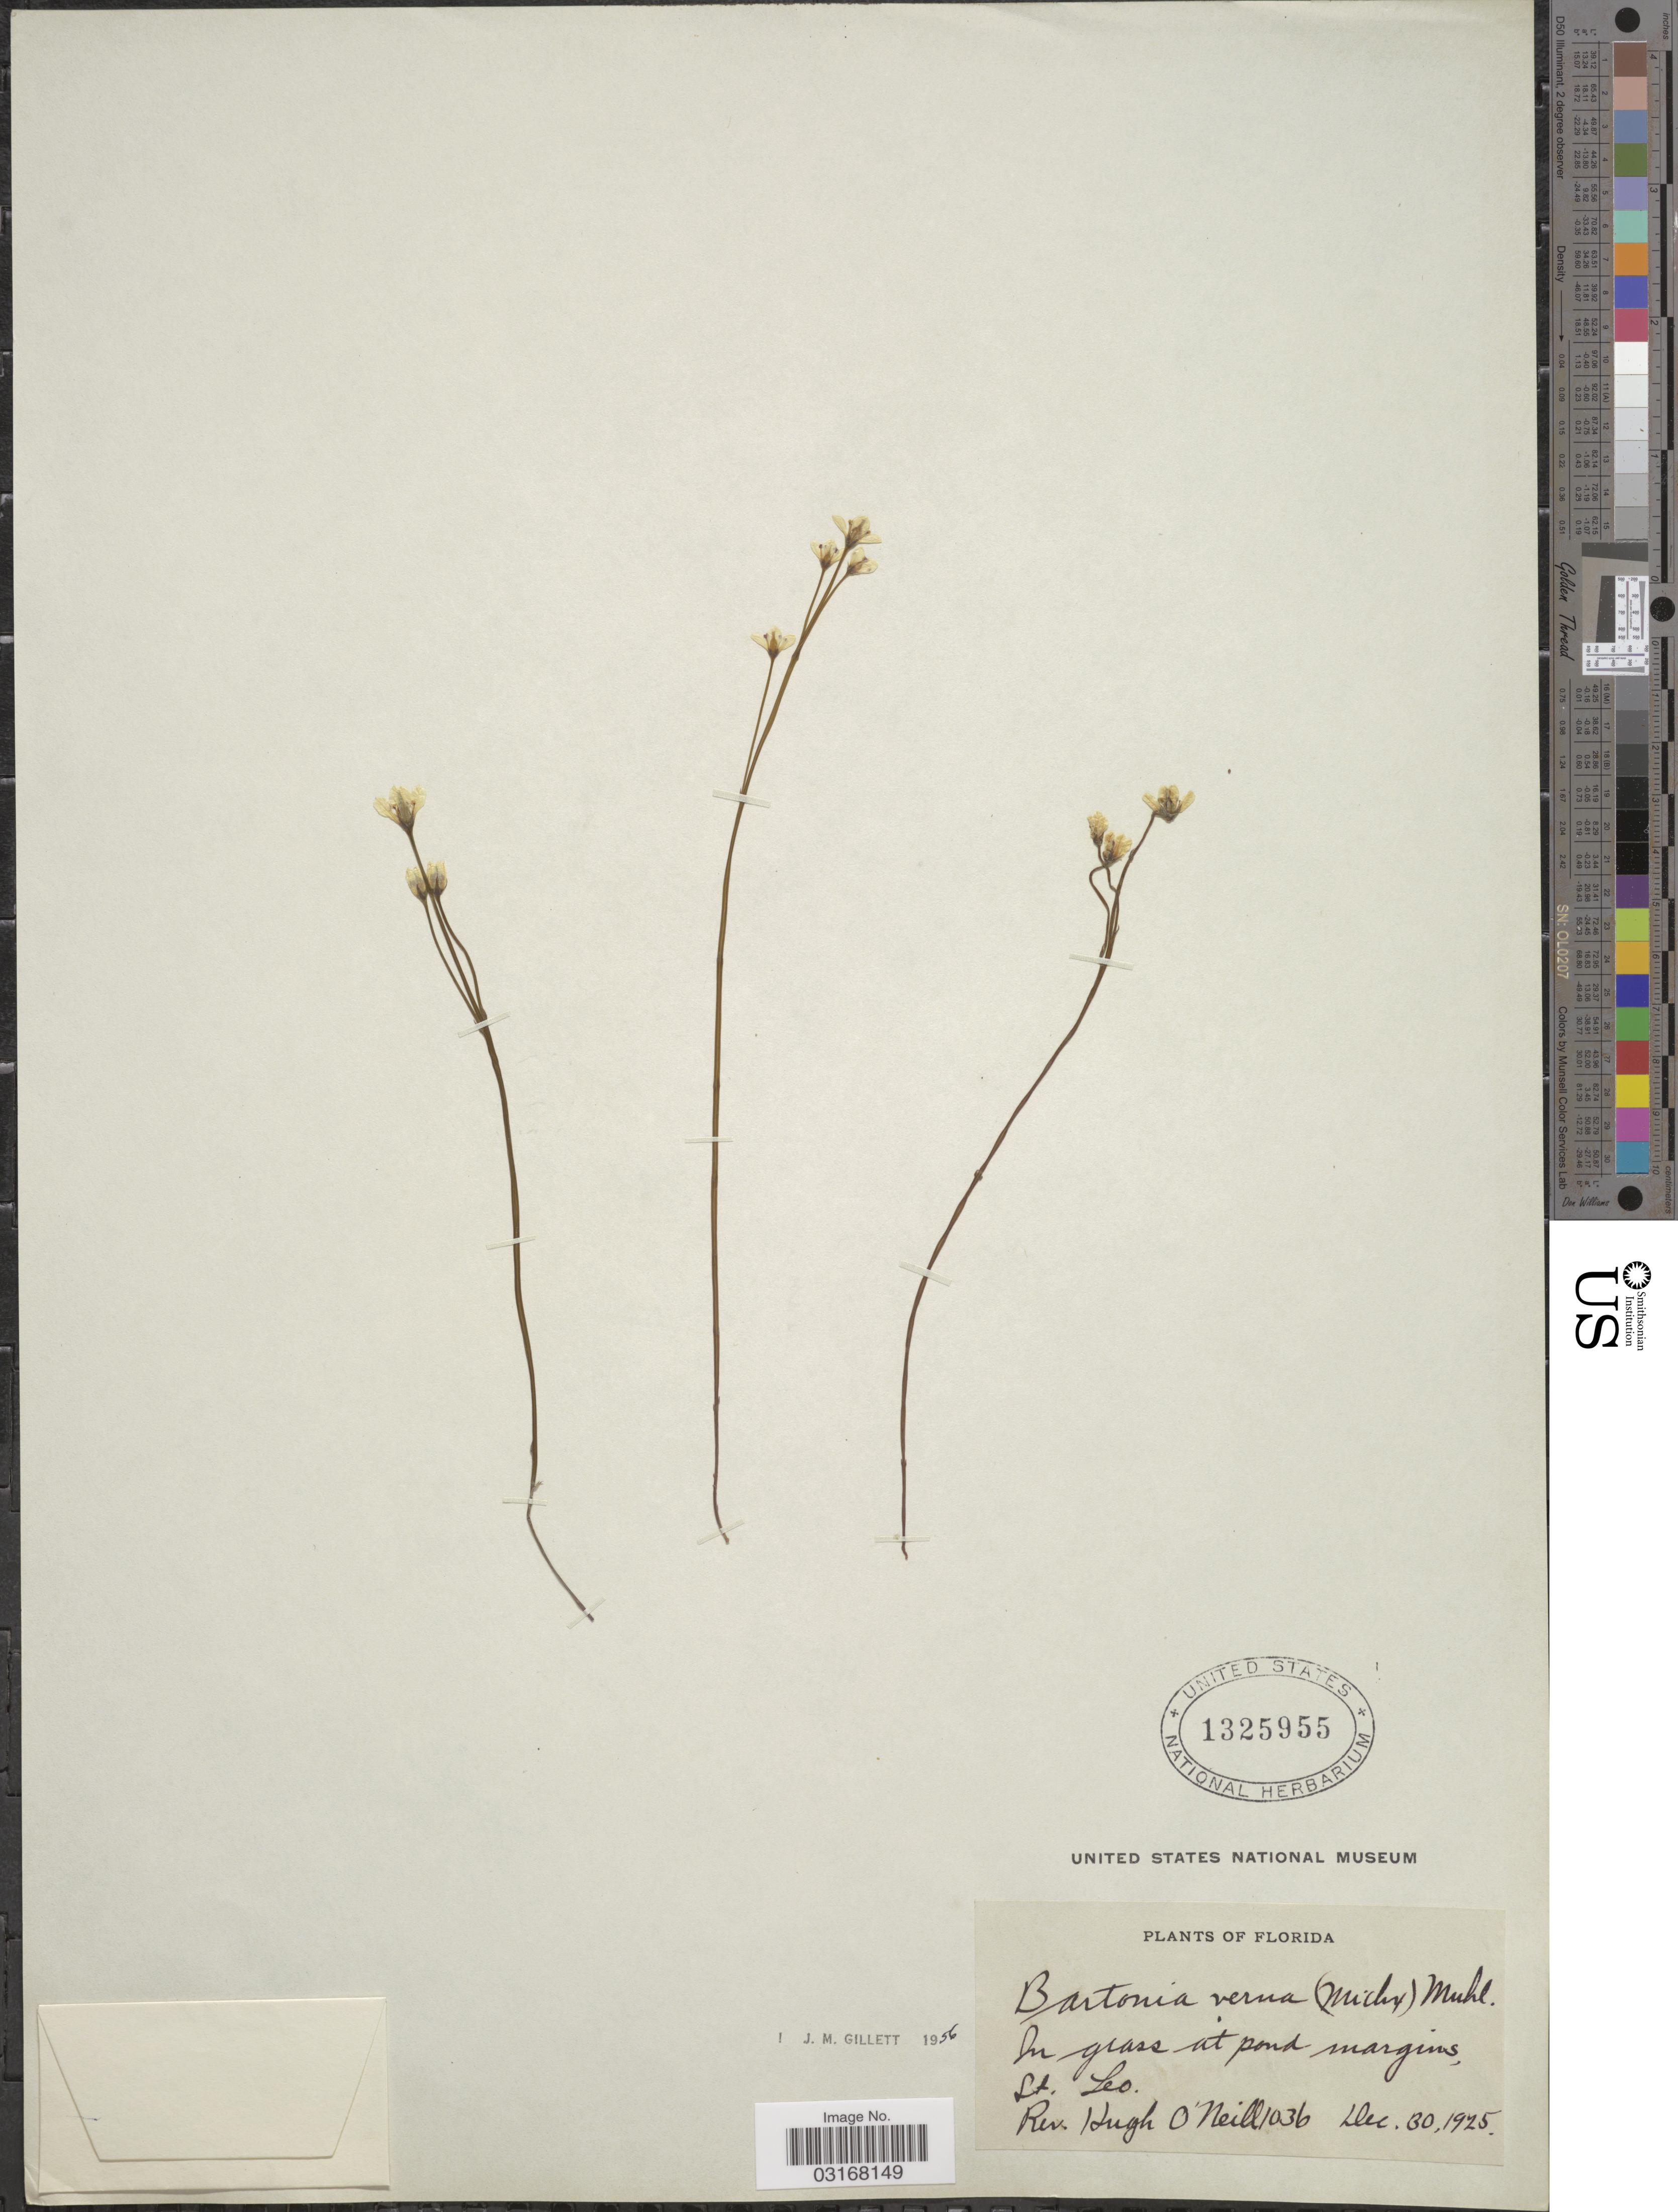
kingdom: Plantae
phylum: Tracheophyta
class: Magnoliopsida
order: Gentianales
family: Gentianaceae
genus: Bartonia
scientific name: Bartonia verna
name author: Muhl. ex A. Gray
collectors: H. O'Neill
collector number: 1036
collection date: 1925-12-30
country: United States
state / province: Florida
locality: St. Leo.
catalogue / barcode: US 1325955